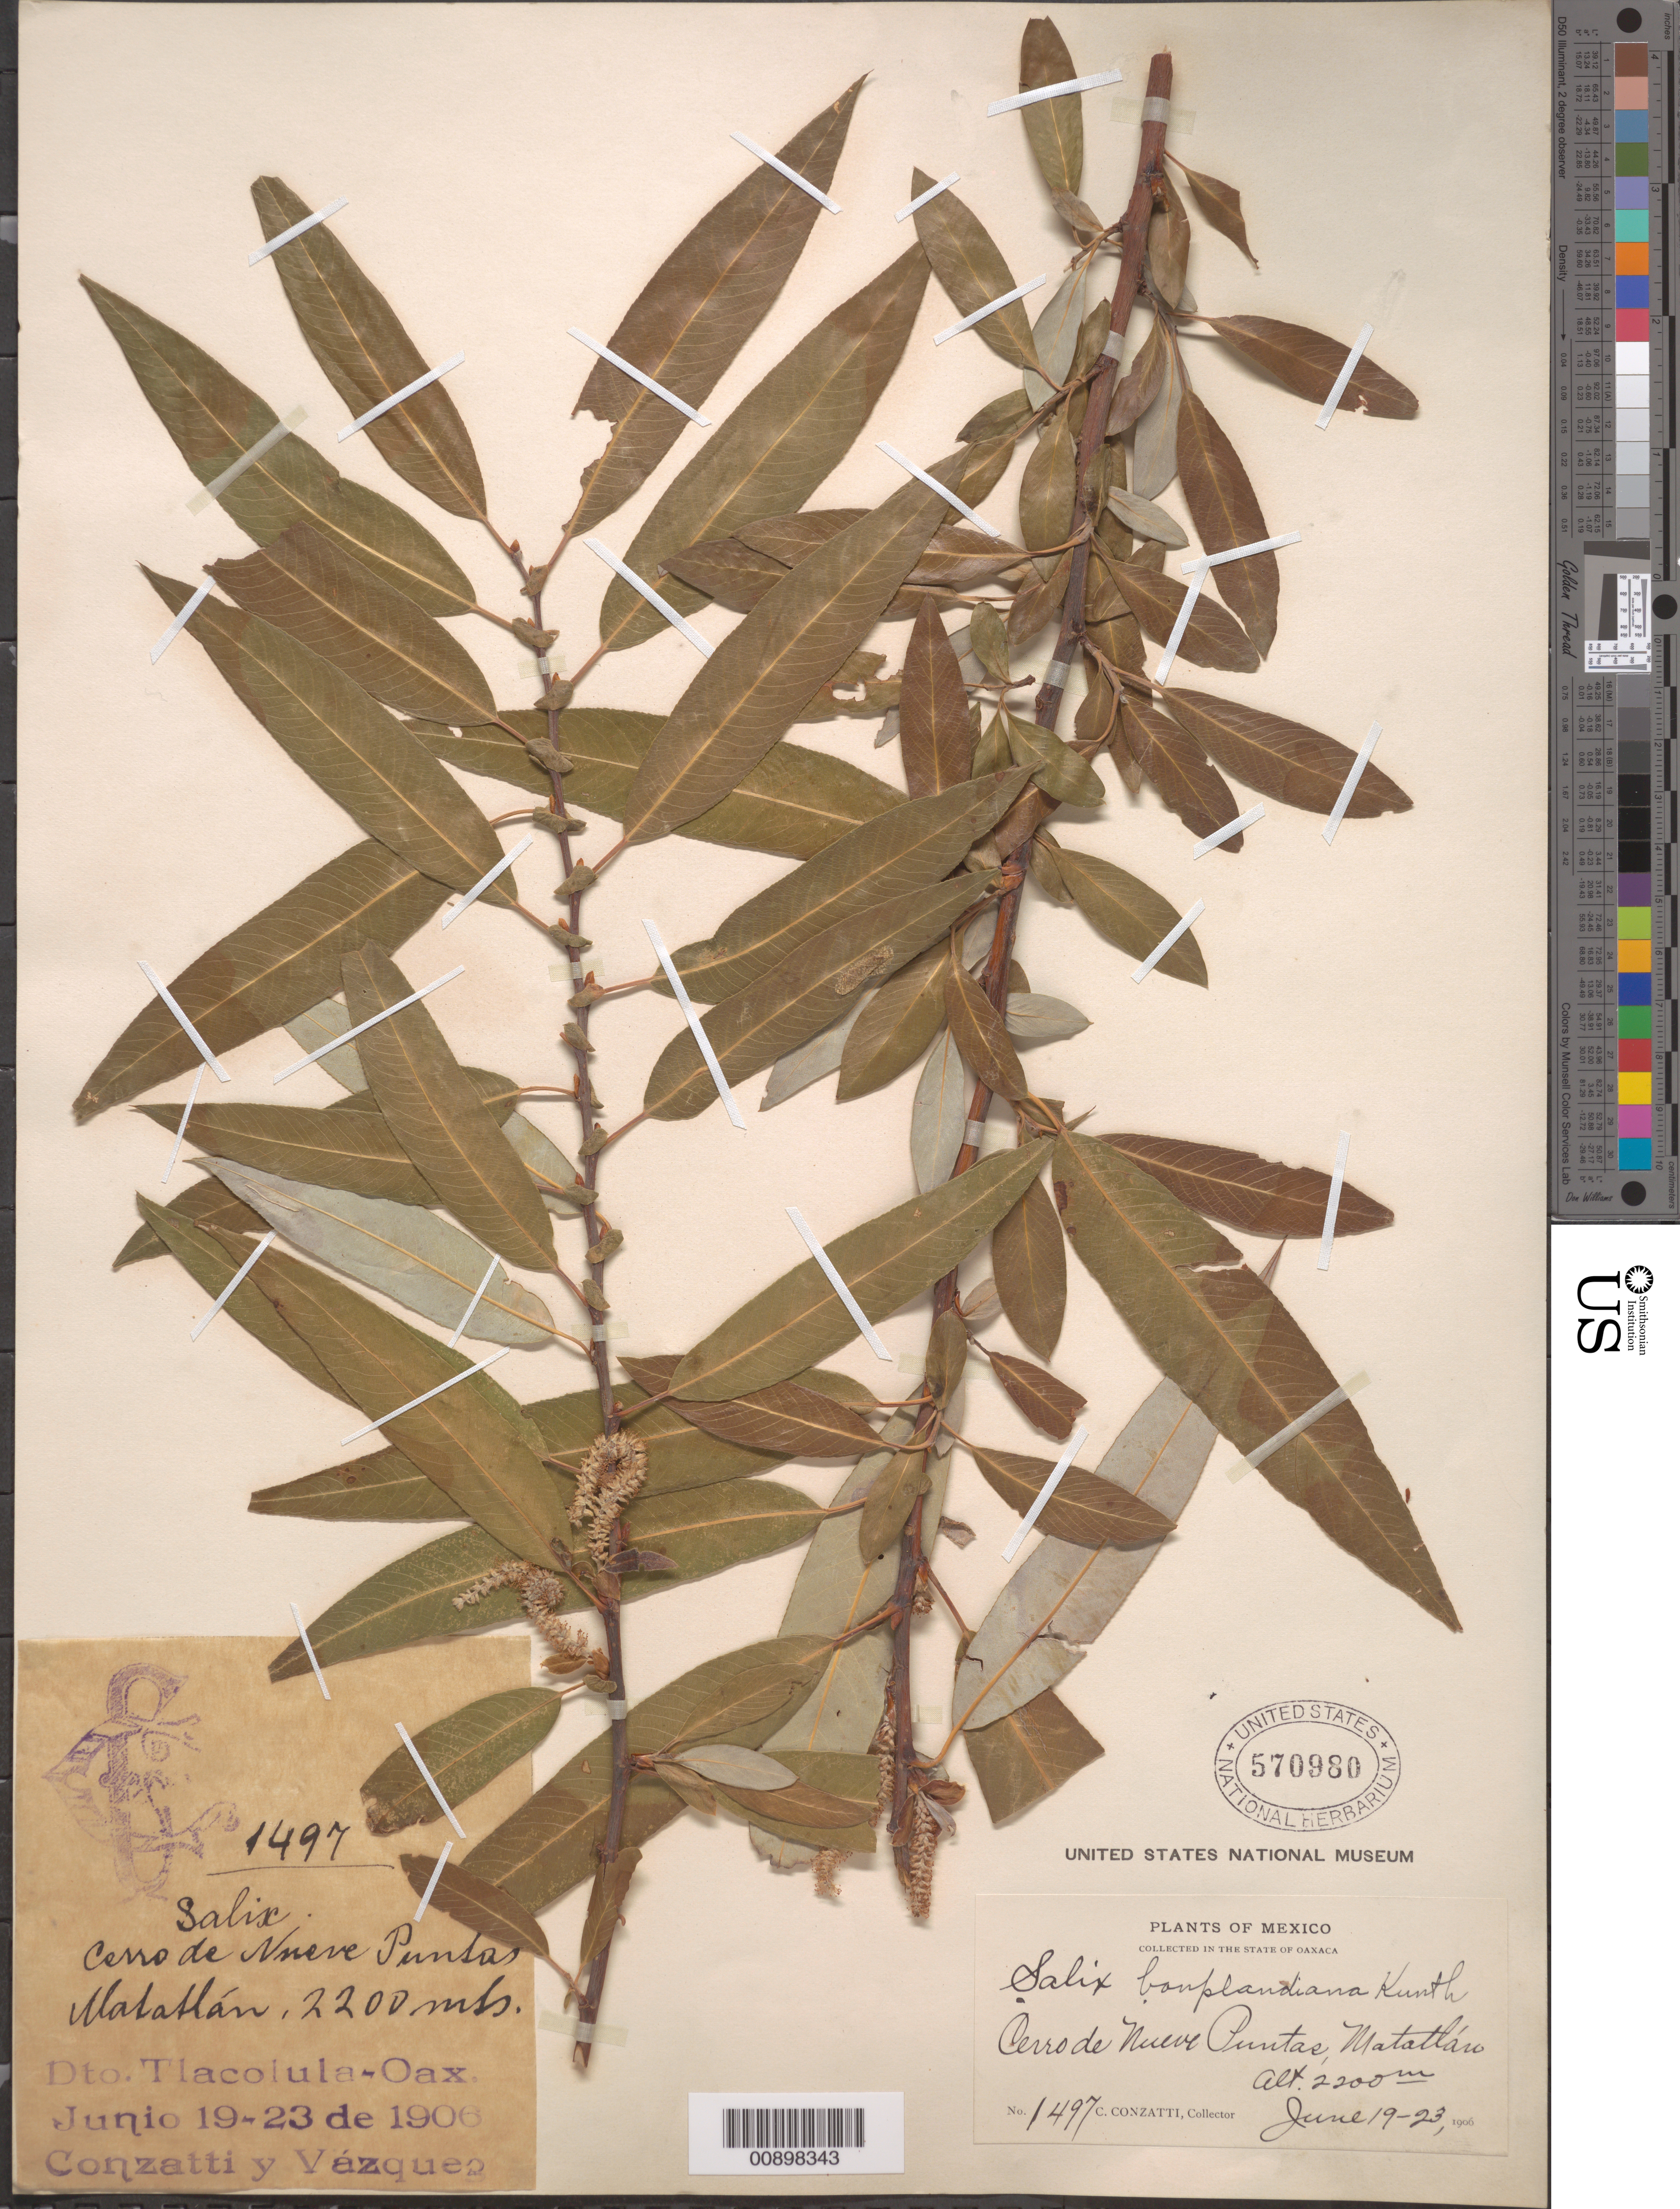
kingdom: Plantae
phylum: Tracheophyta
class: Magnoliopsida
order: Malpighiales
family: Salicaceae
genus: Salix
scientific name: Salix bonplandiana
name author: Kunth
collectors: C. Conzatti & -. Vazquez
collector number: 1497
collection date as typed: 19 Jun 1906 to 23 Jun 1906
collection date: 1906-06-19/1906-06-23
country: Mexico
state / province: Oaxaca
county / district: Tlacolula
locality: Cerro de Nueve Puntas, Matatlán, Dto. Tlacolula, Oaxaca.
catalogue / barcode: US 570980